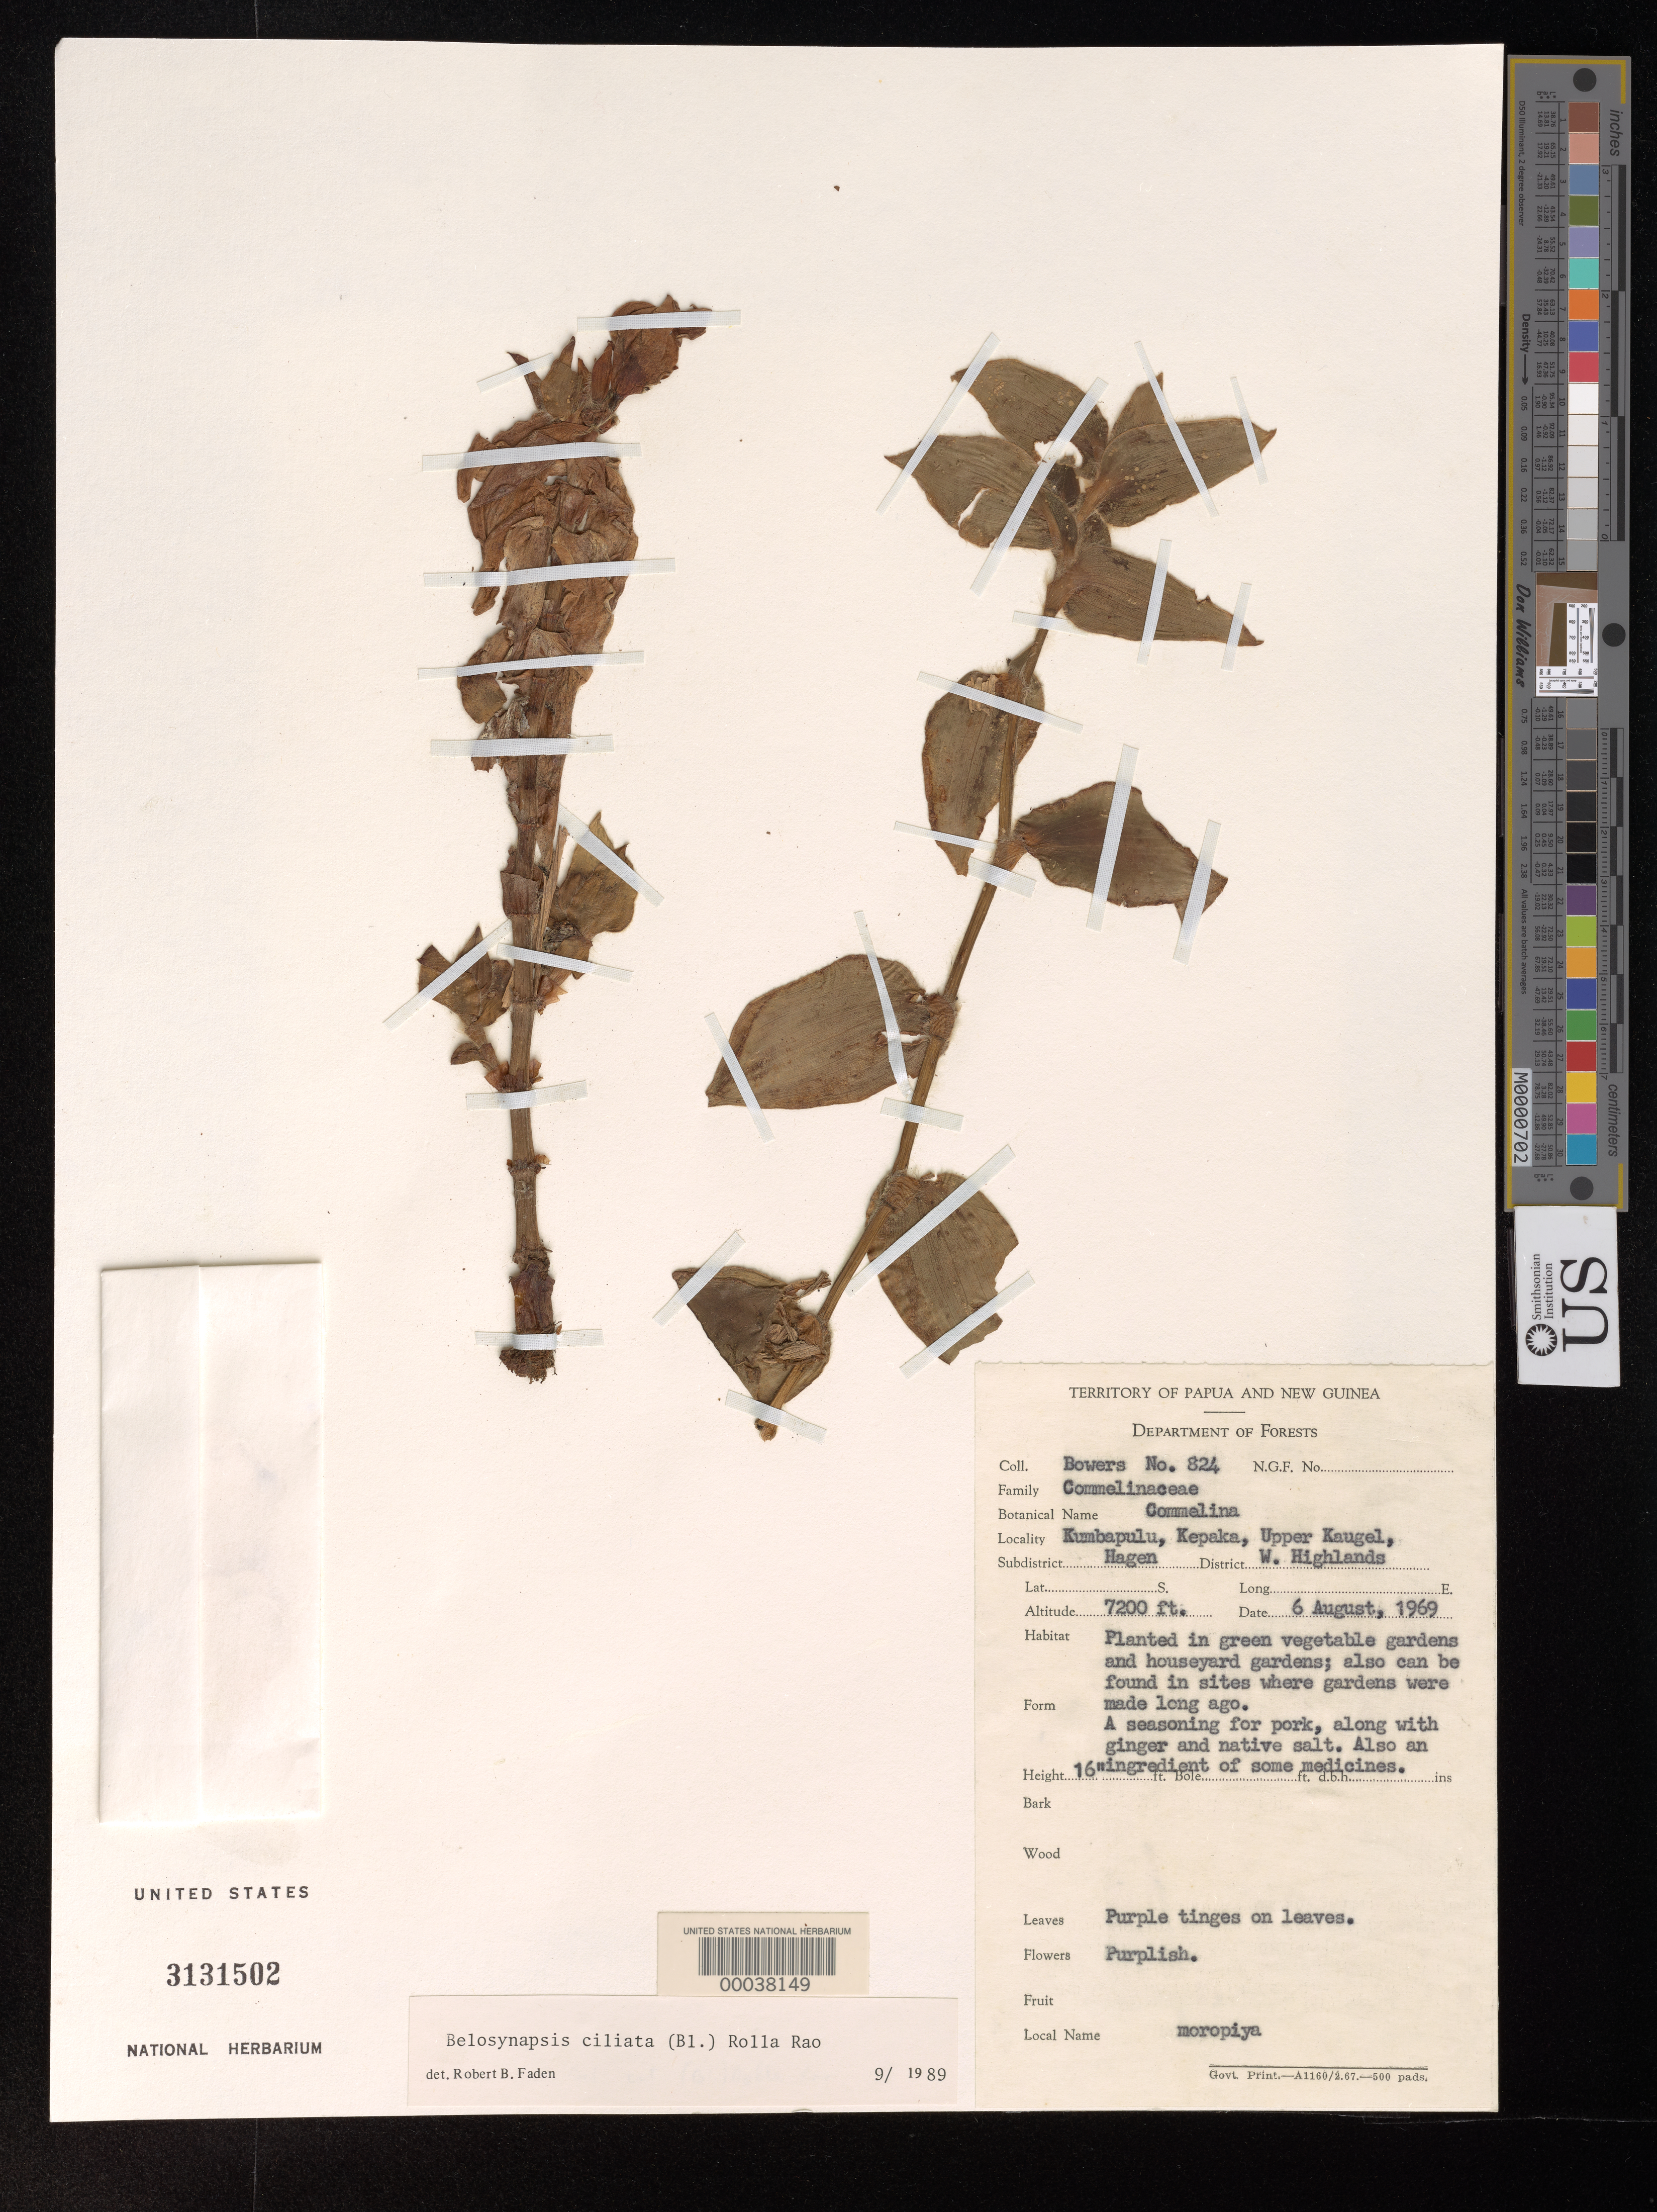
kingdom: Plantae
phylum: Tracheophyta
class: Liliopsida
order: Commelinales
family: Commelinaceae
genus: Belosynapsis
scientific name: Belosynapsis ciliata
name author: (Blume) R.S. Rao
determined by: Faden, Robert B., (US), Smithsonian Institution - National Museum of Natural History (UNITED STATES)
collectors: -. Bowers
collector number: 824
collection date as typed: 06 Aug 1969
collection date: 1969-08-06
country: Papua New Guinea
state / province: Western Highlands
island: New Guinea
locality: Kumbapulu, kepaka, upper kaugel, w. highlands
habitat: Planted in green veg gardens and house yard gardens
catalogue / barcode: US 3131502